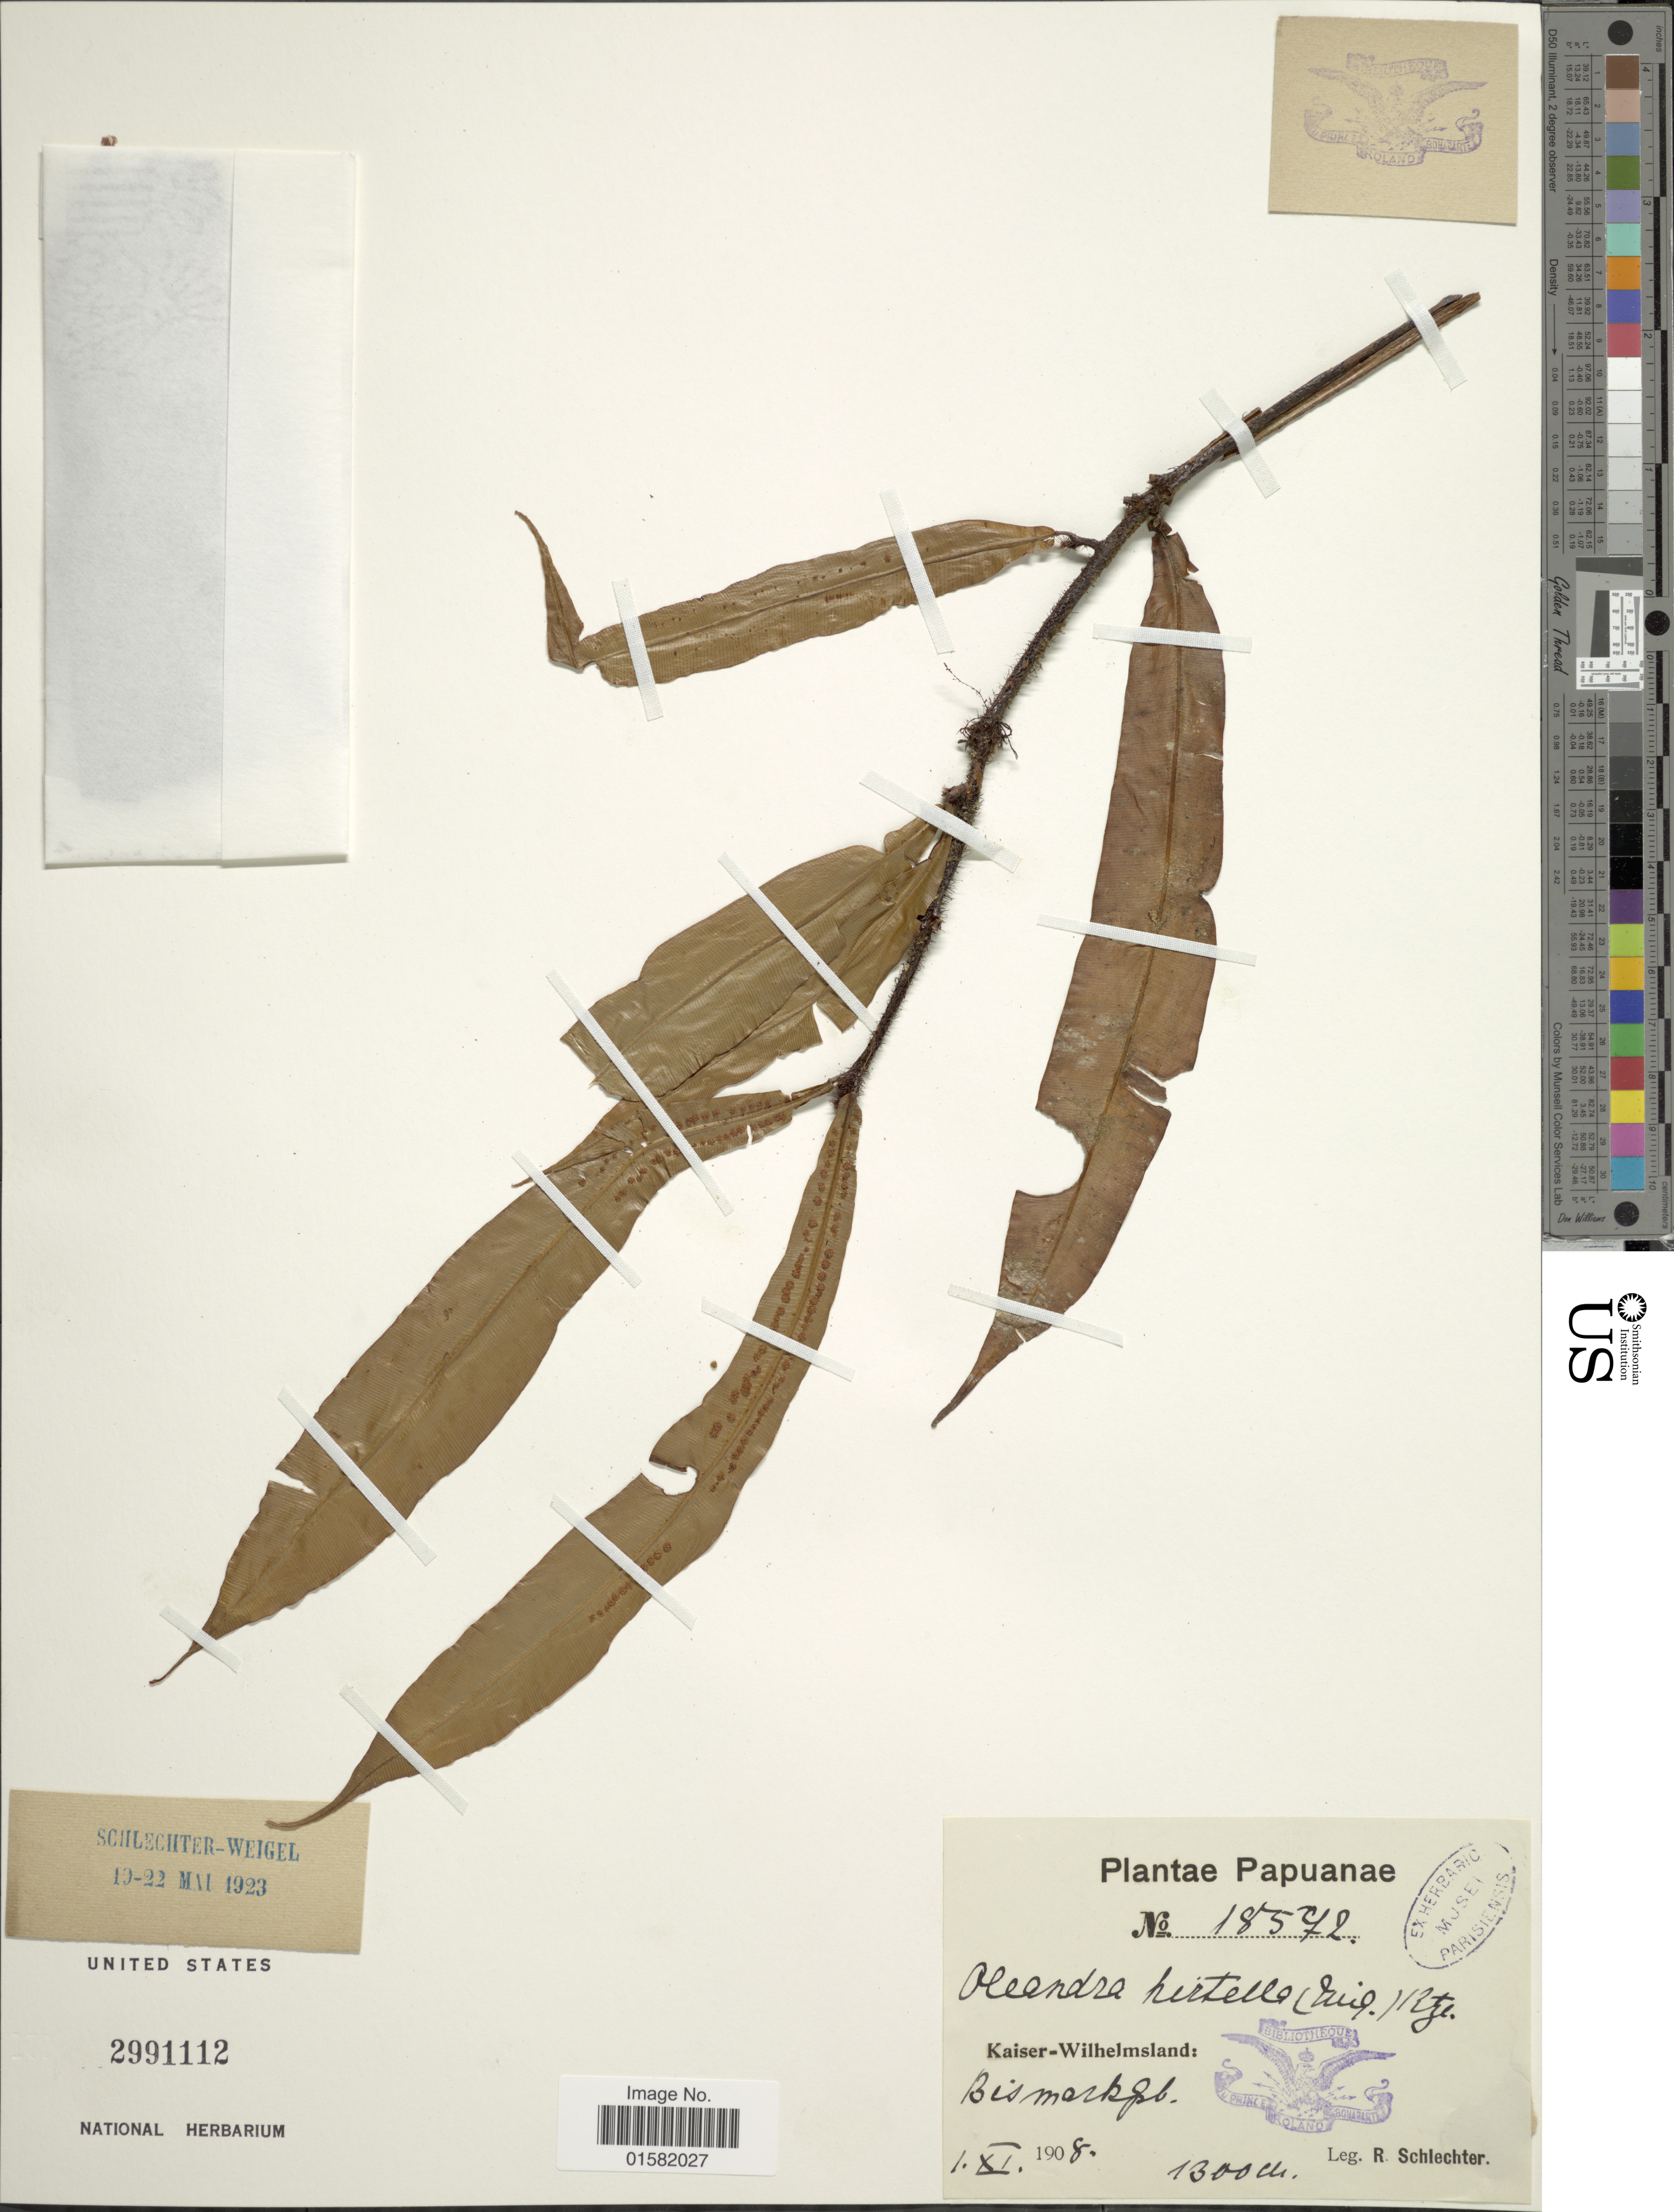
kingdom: Plantae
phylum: Tracheophyta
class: Polypodiopsida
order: Polypodiales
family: Oleandraceae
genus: Oleandra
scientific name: Oleandra neriiformis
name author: Cav.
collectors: F. R. R. Schlechter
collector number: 18572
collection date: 1908-11-01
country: Papua New Guinea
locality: Papuanae, Kaiser-Wilhelmsland: Bismarck geb.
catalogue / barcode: US 2991112